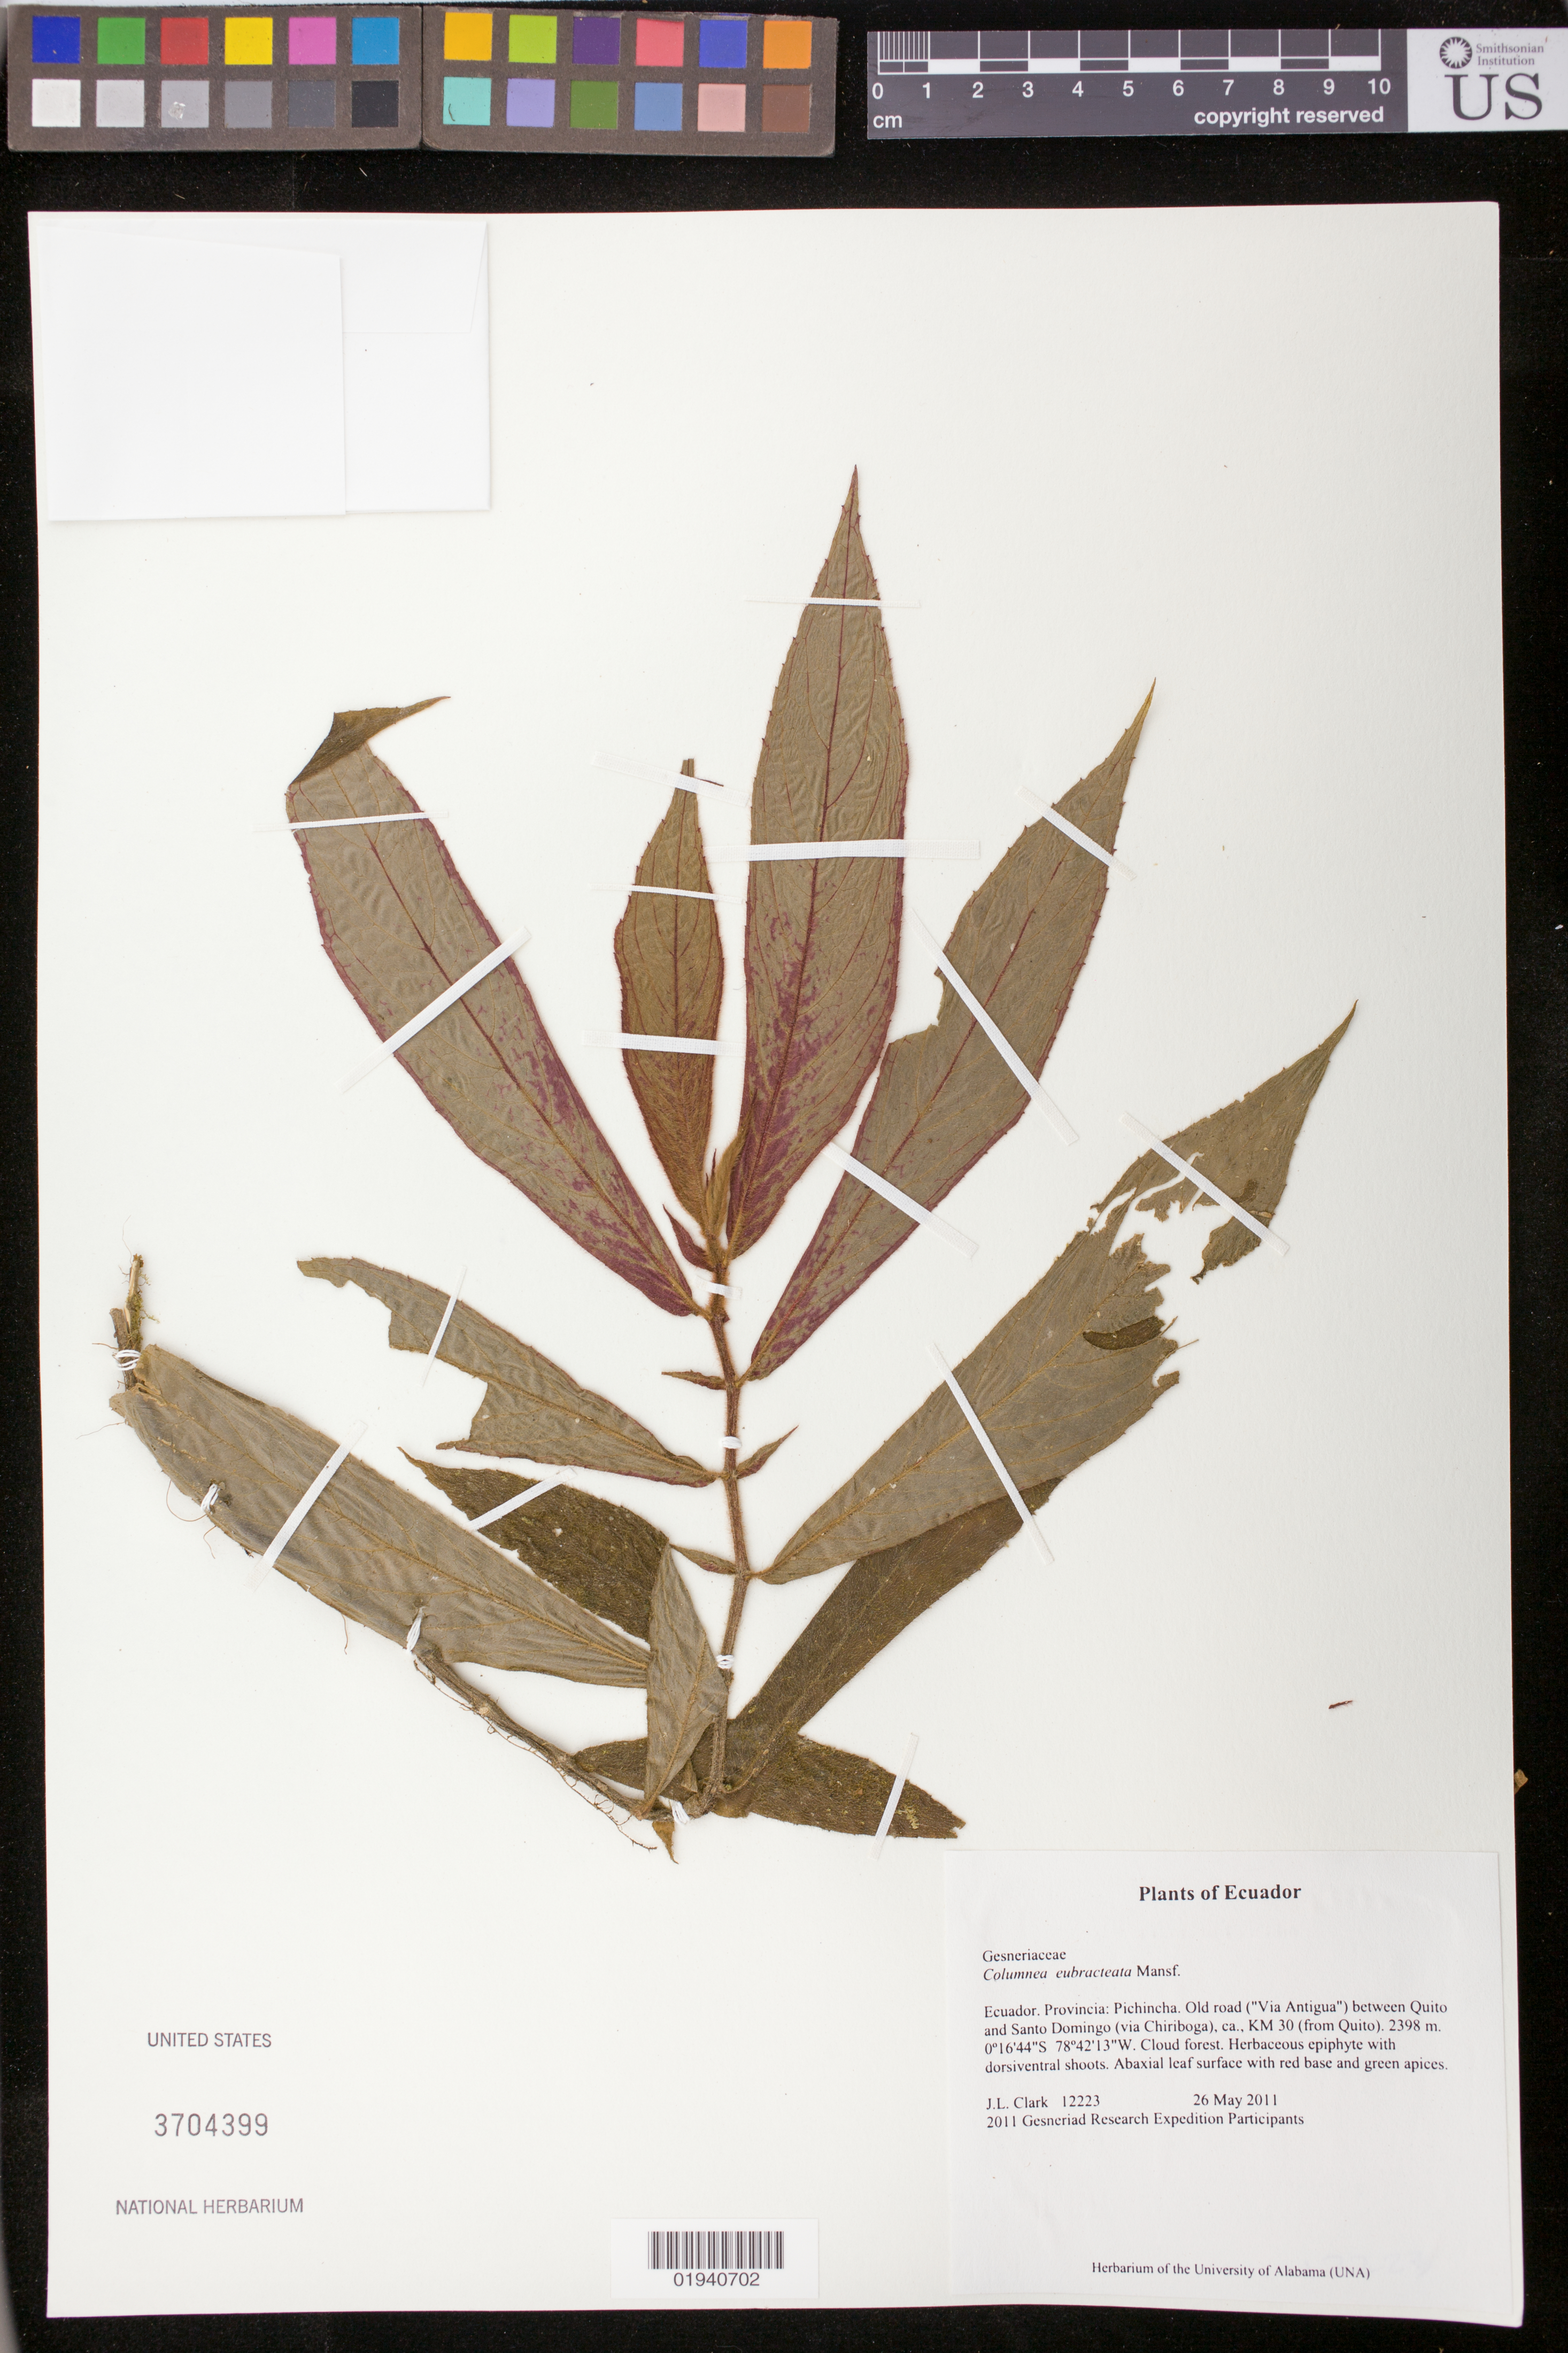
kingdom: Plantae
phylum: Tracheophyta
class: Magnoliopsida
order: Lamiales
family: Gesneriaceae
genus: Columnea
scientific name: Columnea eubracteata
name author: Mansf.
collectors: J. L. Clark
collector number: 12223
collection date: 2011-05-26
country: Ecuador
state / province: Pichincha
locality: Ecuador. Provincia: Pichincha. Old road ("Via Antigua") between Quito and Santo Domingo (via Chiriboga), ca. KM 30 (from Quito).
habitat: Cloud forest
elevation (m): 2398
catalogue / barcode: US 3704399